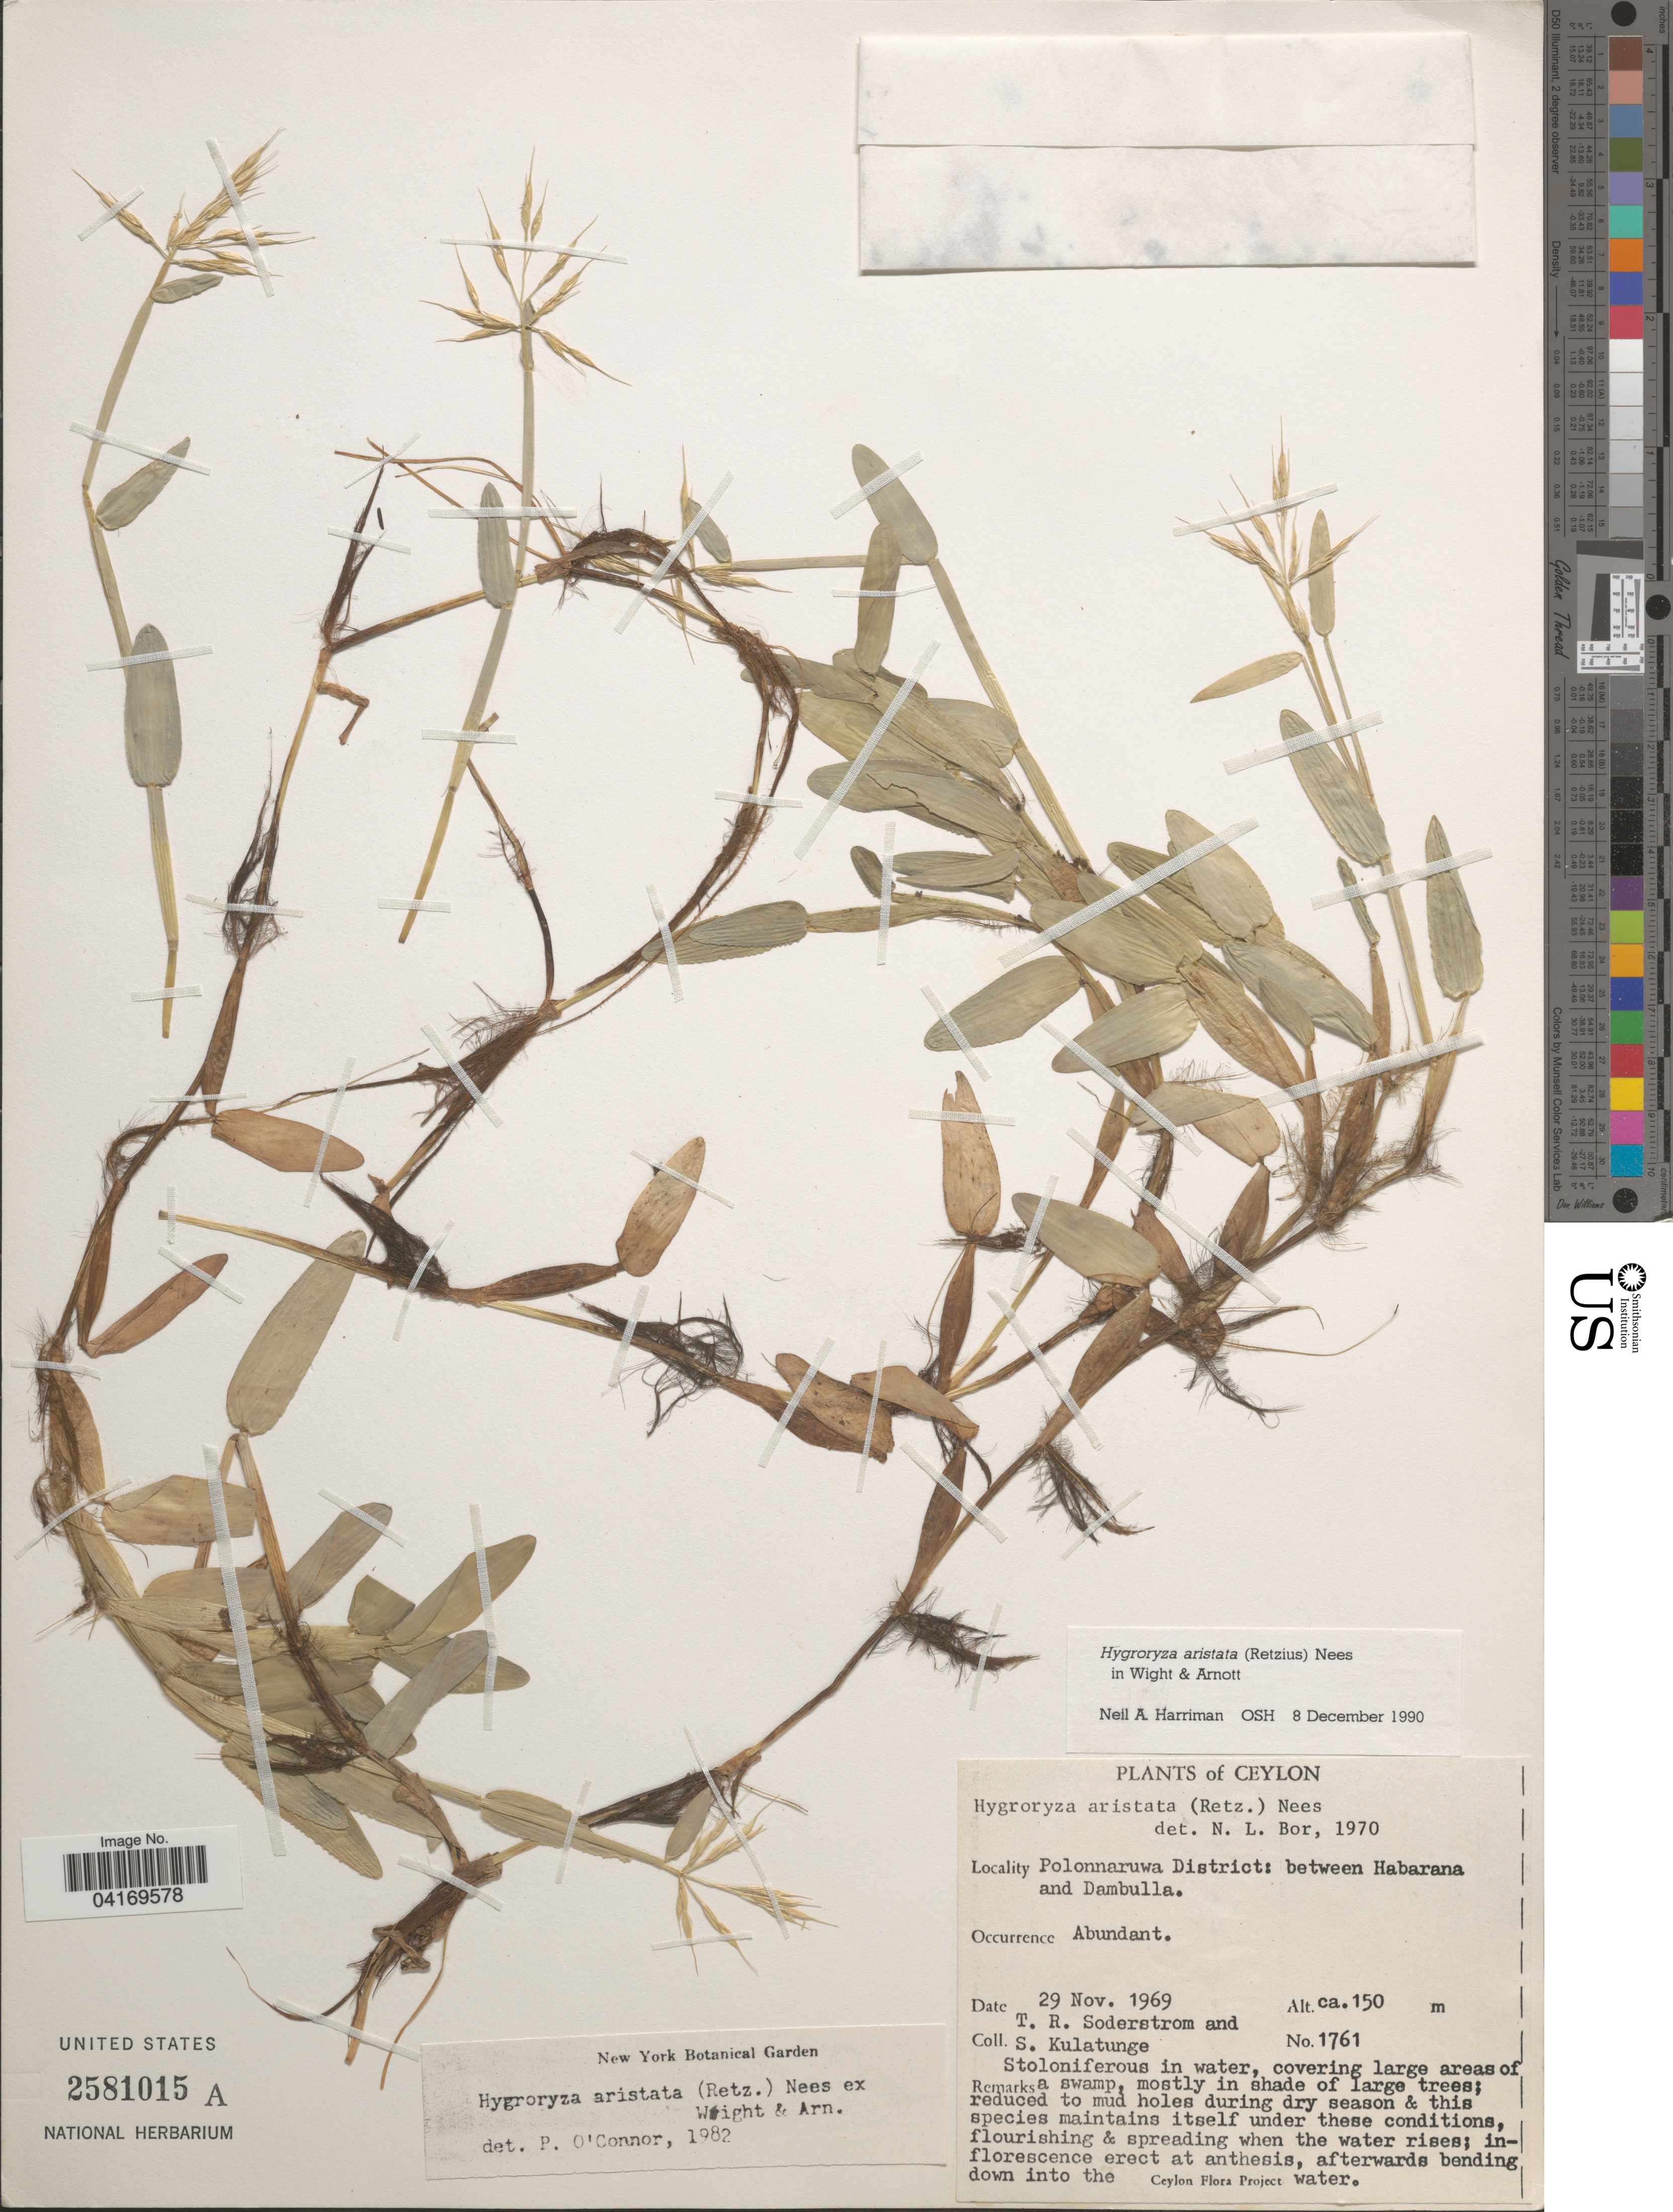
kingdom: Plantae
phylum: Tracheophyta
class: Liliopsida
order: Poales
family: Poaceae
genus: Hygroryza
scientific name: Hygroryza aristata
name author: (Retz.) Nees ex Wright & Arn.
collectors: T. R. Soderstrom & S. Kulatunge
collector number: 1761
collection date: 1969-11-29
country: Sri Lanka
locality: Ceylon. Polonnaruwa Distrct: between Habarana and Dambulla.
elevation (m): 150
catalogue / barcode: US 2581015A